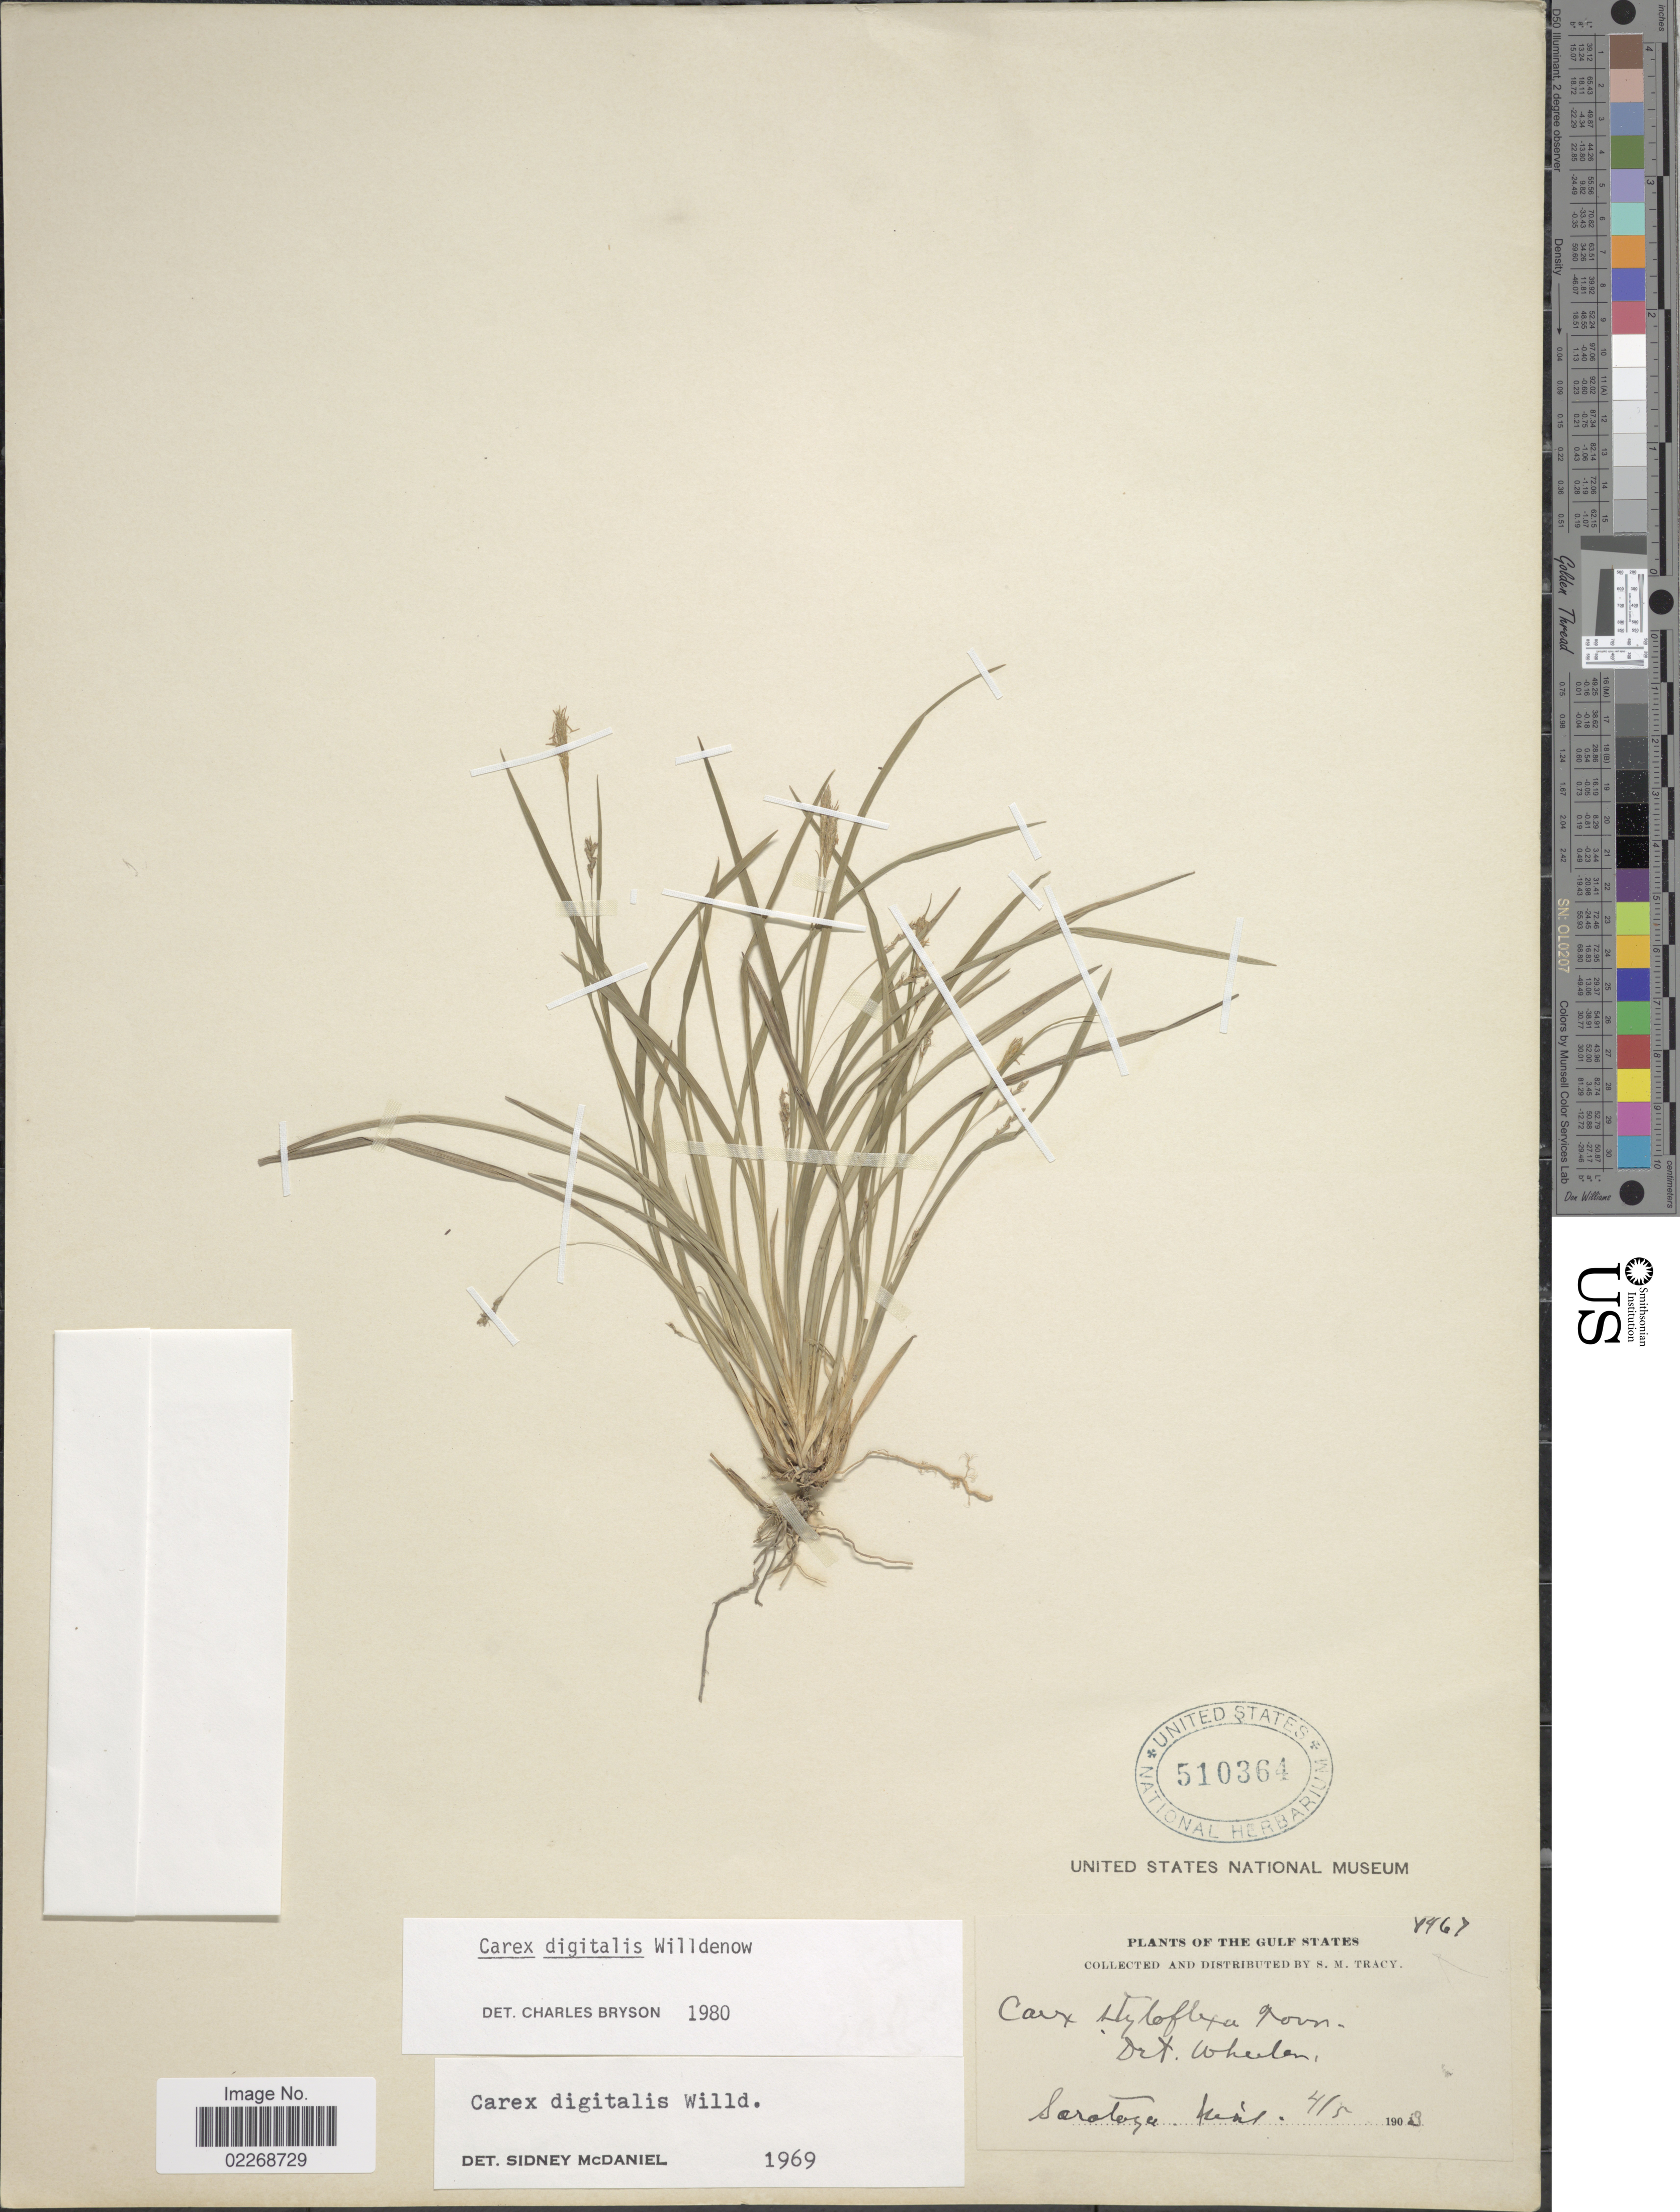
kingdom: Plantae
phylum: Tracheophyta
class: Liliopsida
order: Poales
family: Cyperaceae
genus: Carex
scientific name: Carex digitalis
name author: Willd.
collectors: S. M. Tracy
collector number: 8467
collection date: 1903-04-05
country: United States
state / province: Mississippi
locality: Gulf States. Saratoga.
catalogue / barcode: US 510364